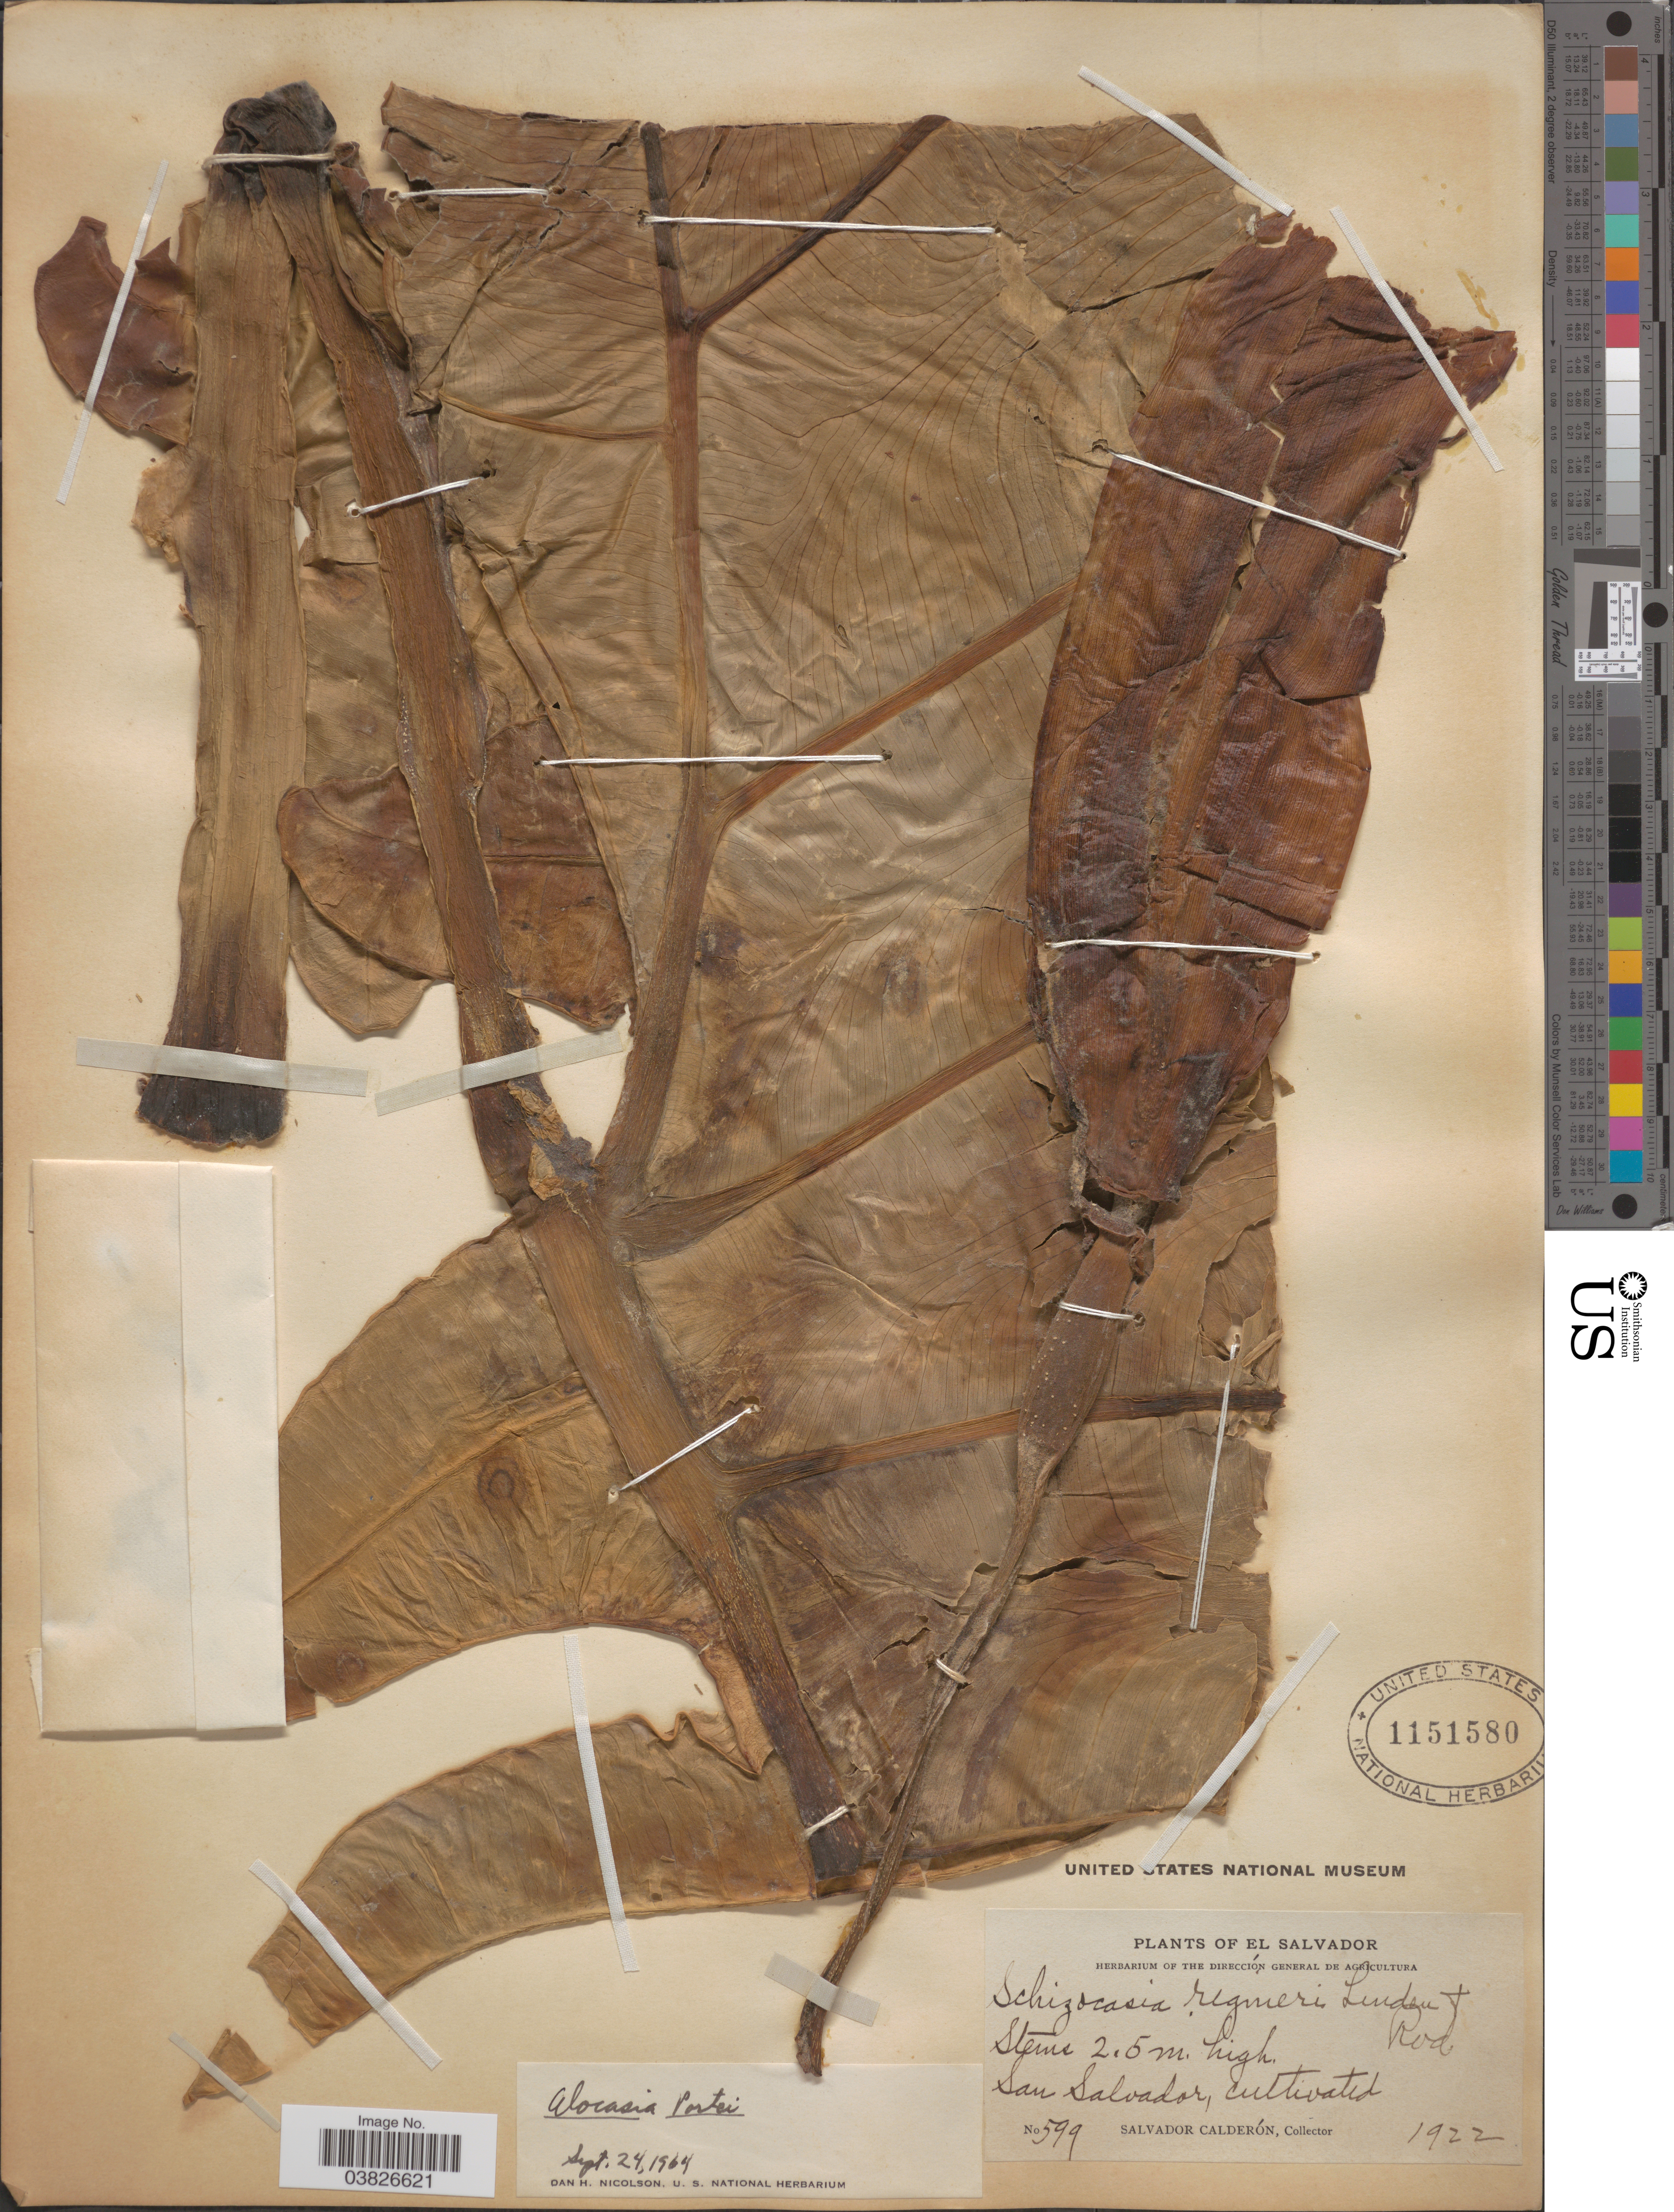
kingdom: Plantae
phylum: Tracheophyta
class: Liliopsida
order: Alismatales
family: Araceae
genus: Alocasia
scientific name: Alocasia portei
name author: Schott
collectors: S. Calderón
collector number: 599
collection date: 1922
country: El Salvador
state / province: San Salvador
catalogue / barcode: US 1151580